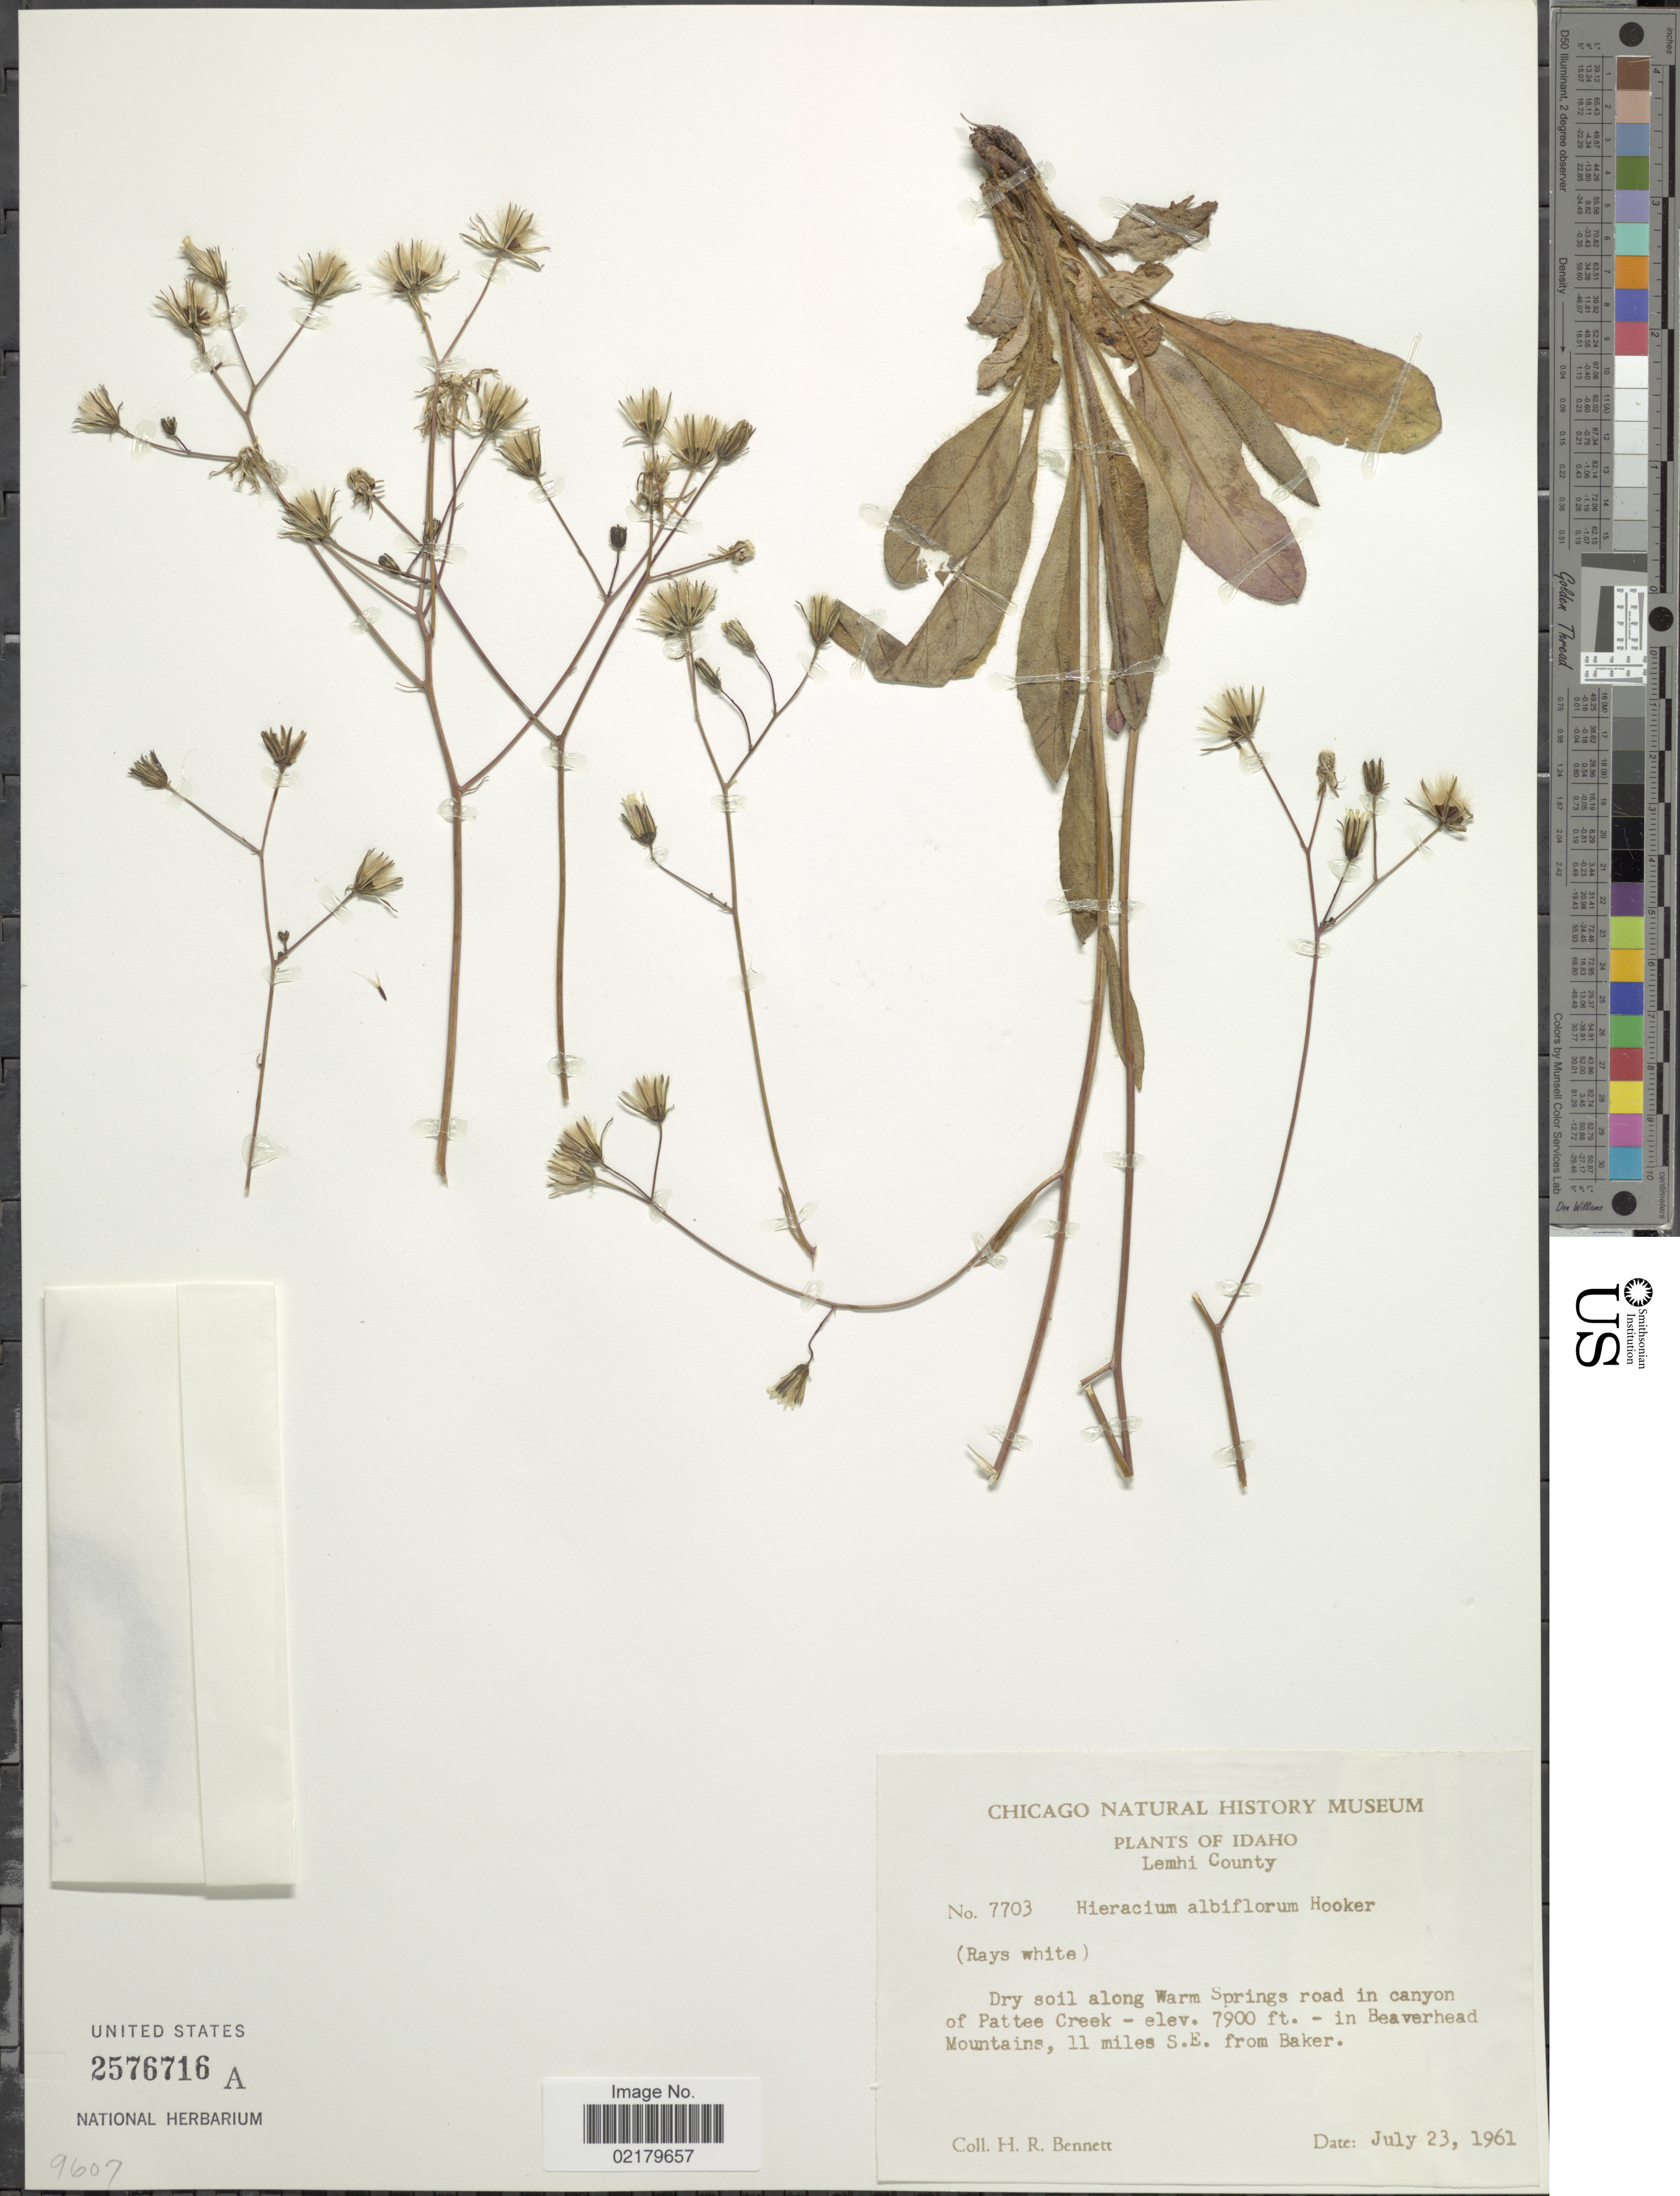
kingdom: Plantae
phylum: Tracheophyta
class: Magnoliopsida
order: Asterales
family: Asteraceae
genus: Hieracium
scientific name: Hieracium albiflorum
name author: Hook.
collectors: H. R. Bennett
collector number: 7703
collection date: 1961-07-23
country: United States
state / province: Idaho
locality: Lemhi County, Dry soil along Warm Springss road in canyon of Pattee Creek - in Beaverhead Mountains, 11 miles S.E. from Baker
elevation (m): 2408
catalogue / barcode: US 2576716A